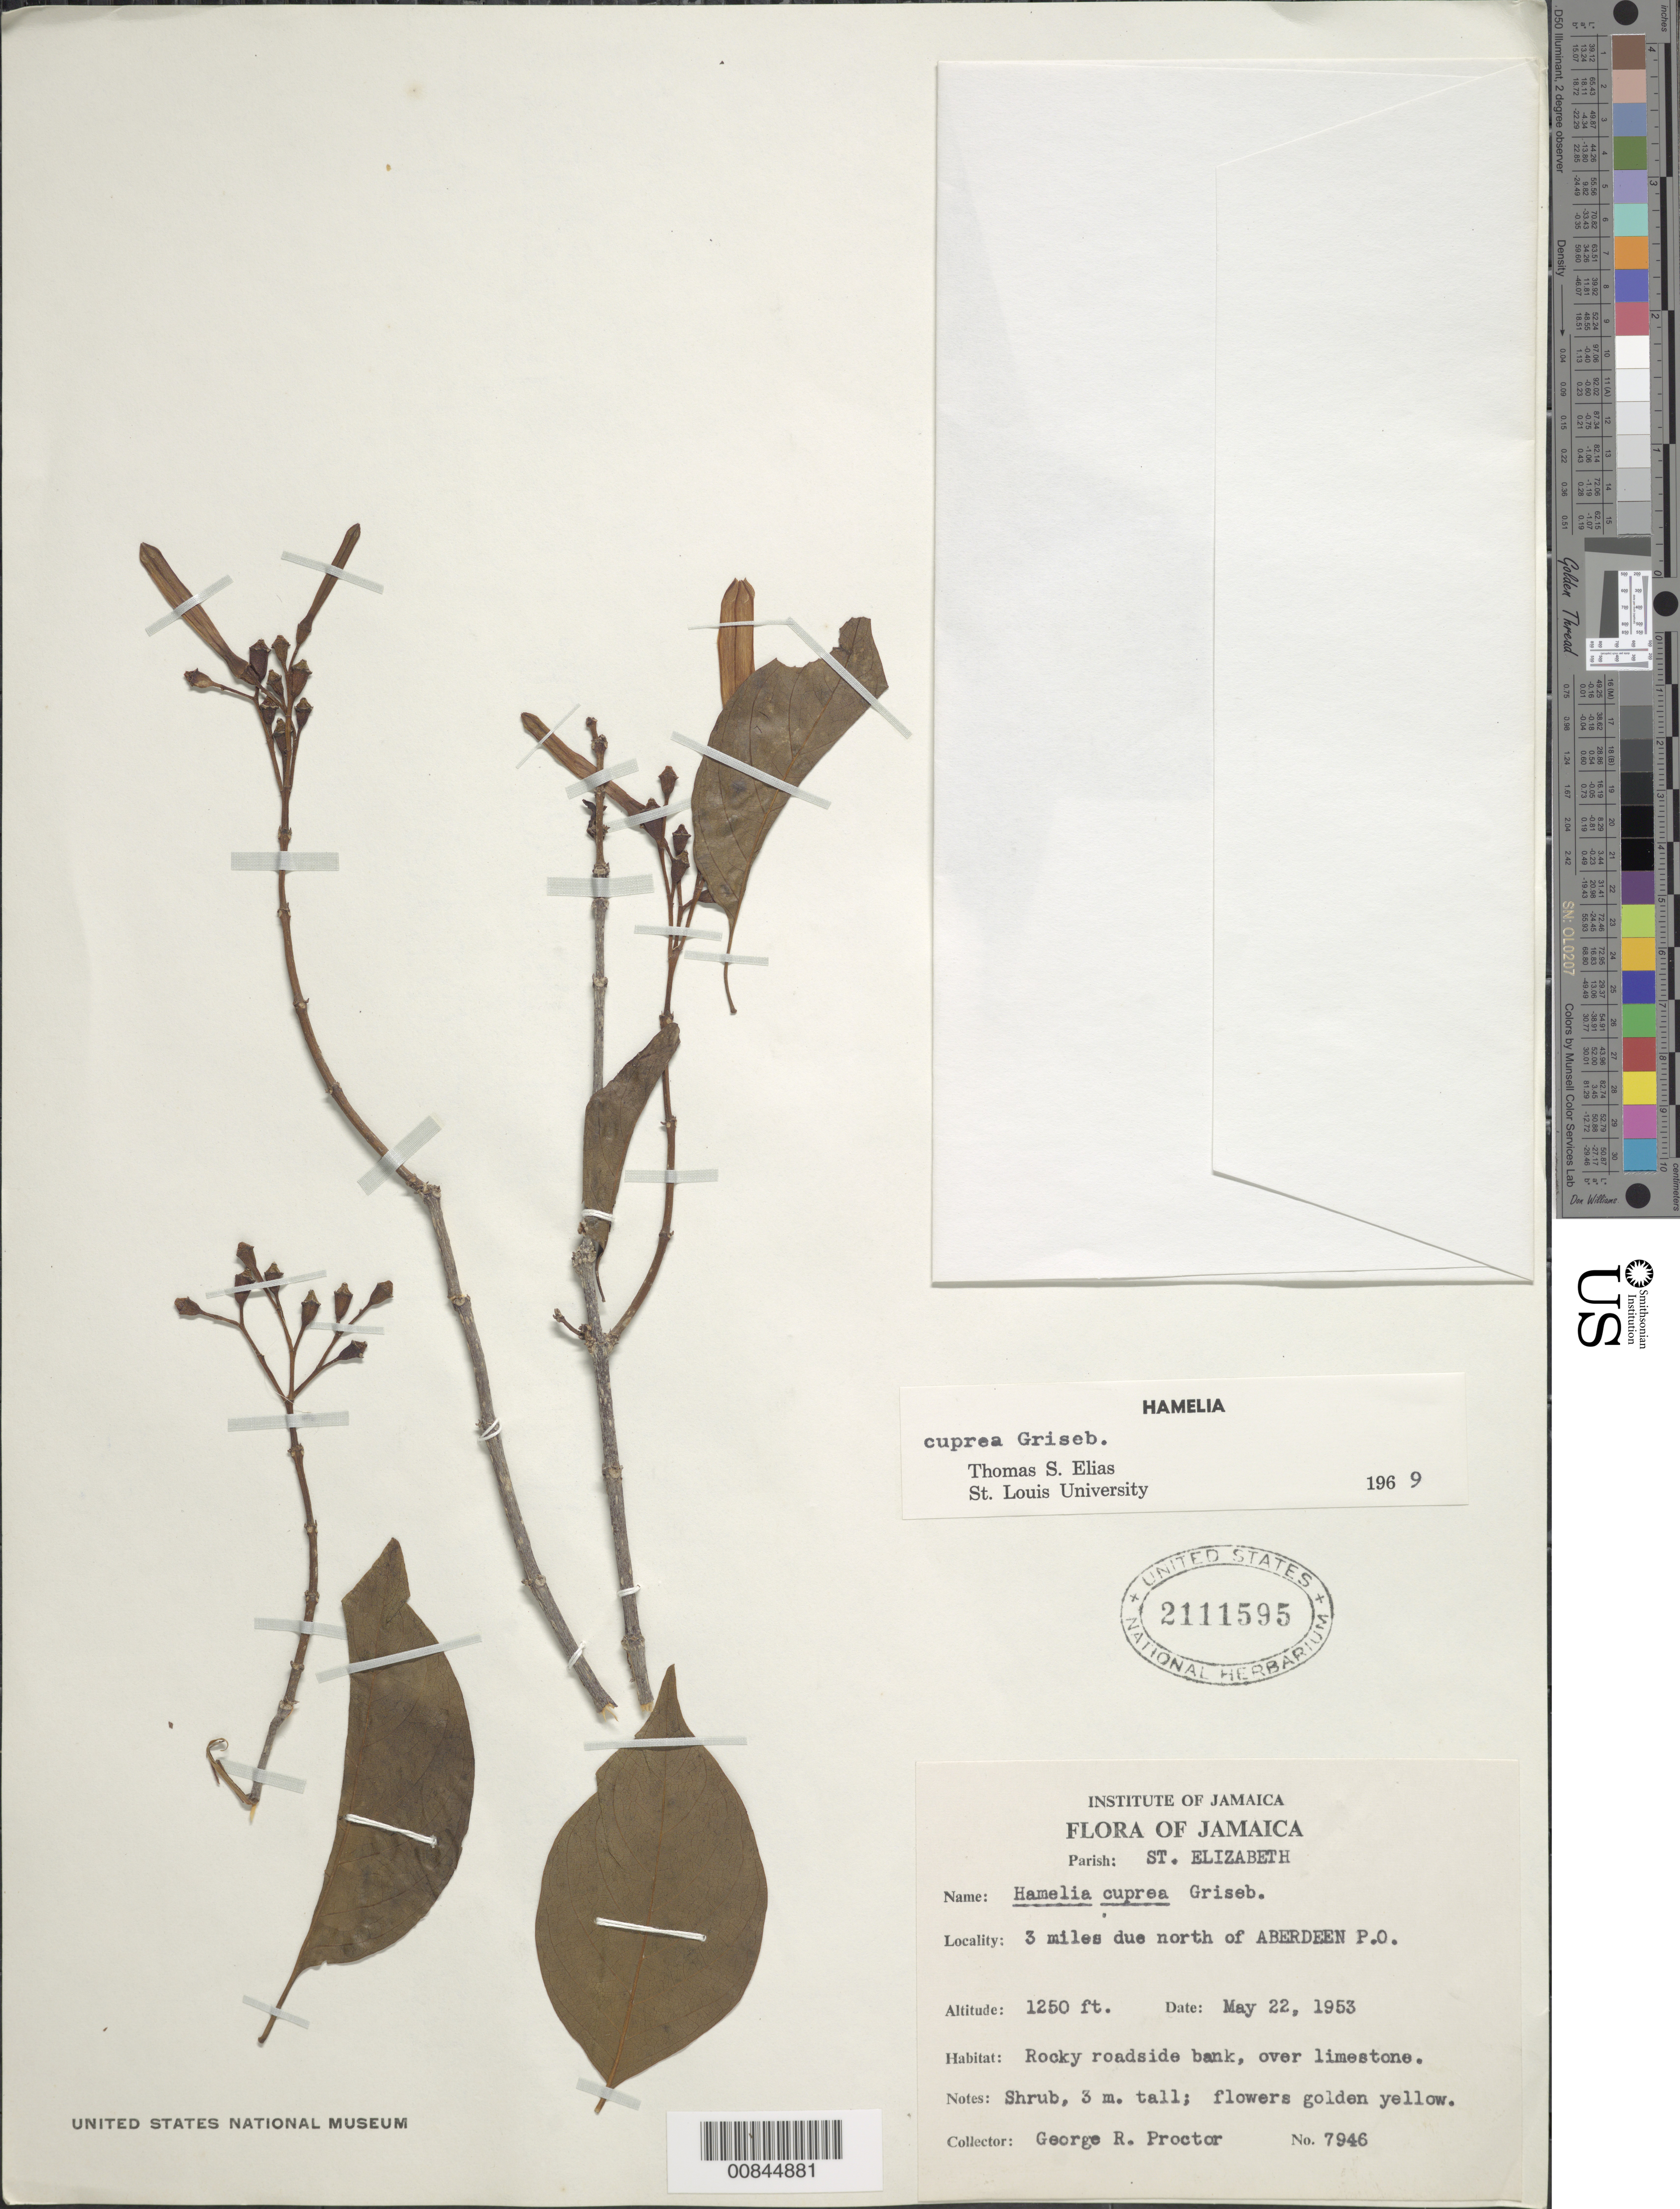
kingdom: Plantae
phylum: Tracheophyta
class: Magnoliopsida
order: Gentianales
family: Rubiaceae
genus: Hamelia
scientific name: Hamelia cuprea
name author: Griseb.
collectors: G. R. Proctor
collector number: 7946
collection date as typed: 22 May 1953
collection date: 1953-05-22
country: Jamaica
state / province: Saint Elizabeth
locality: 3 miles due north of Aberdeen P.O.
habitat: Rocky roadside bank, over limestone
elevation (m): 381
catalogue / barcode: US 2111595